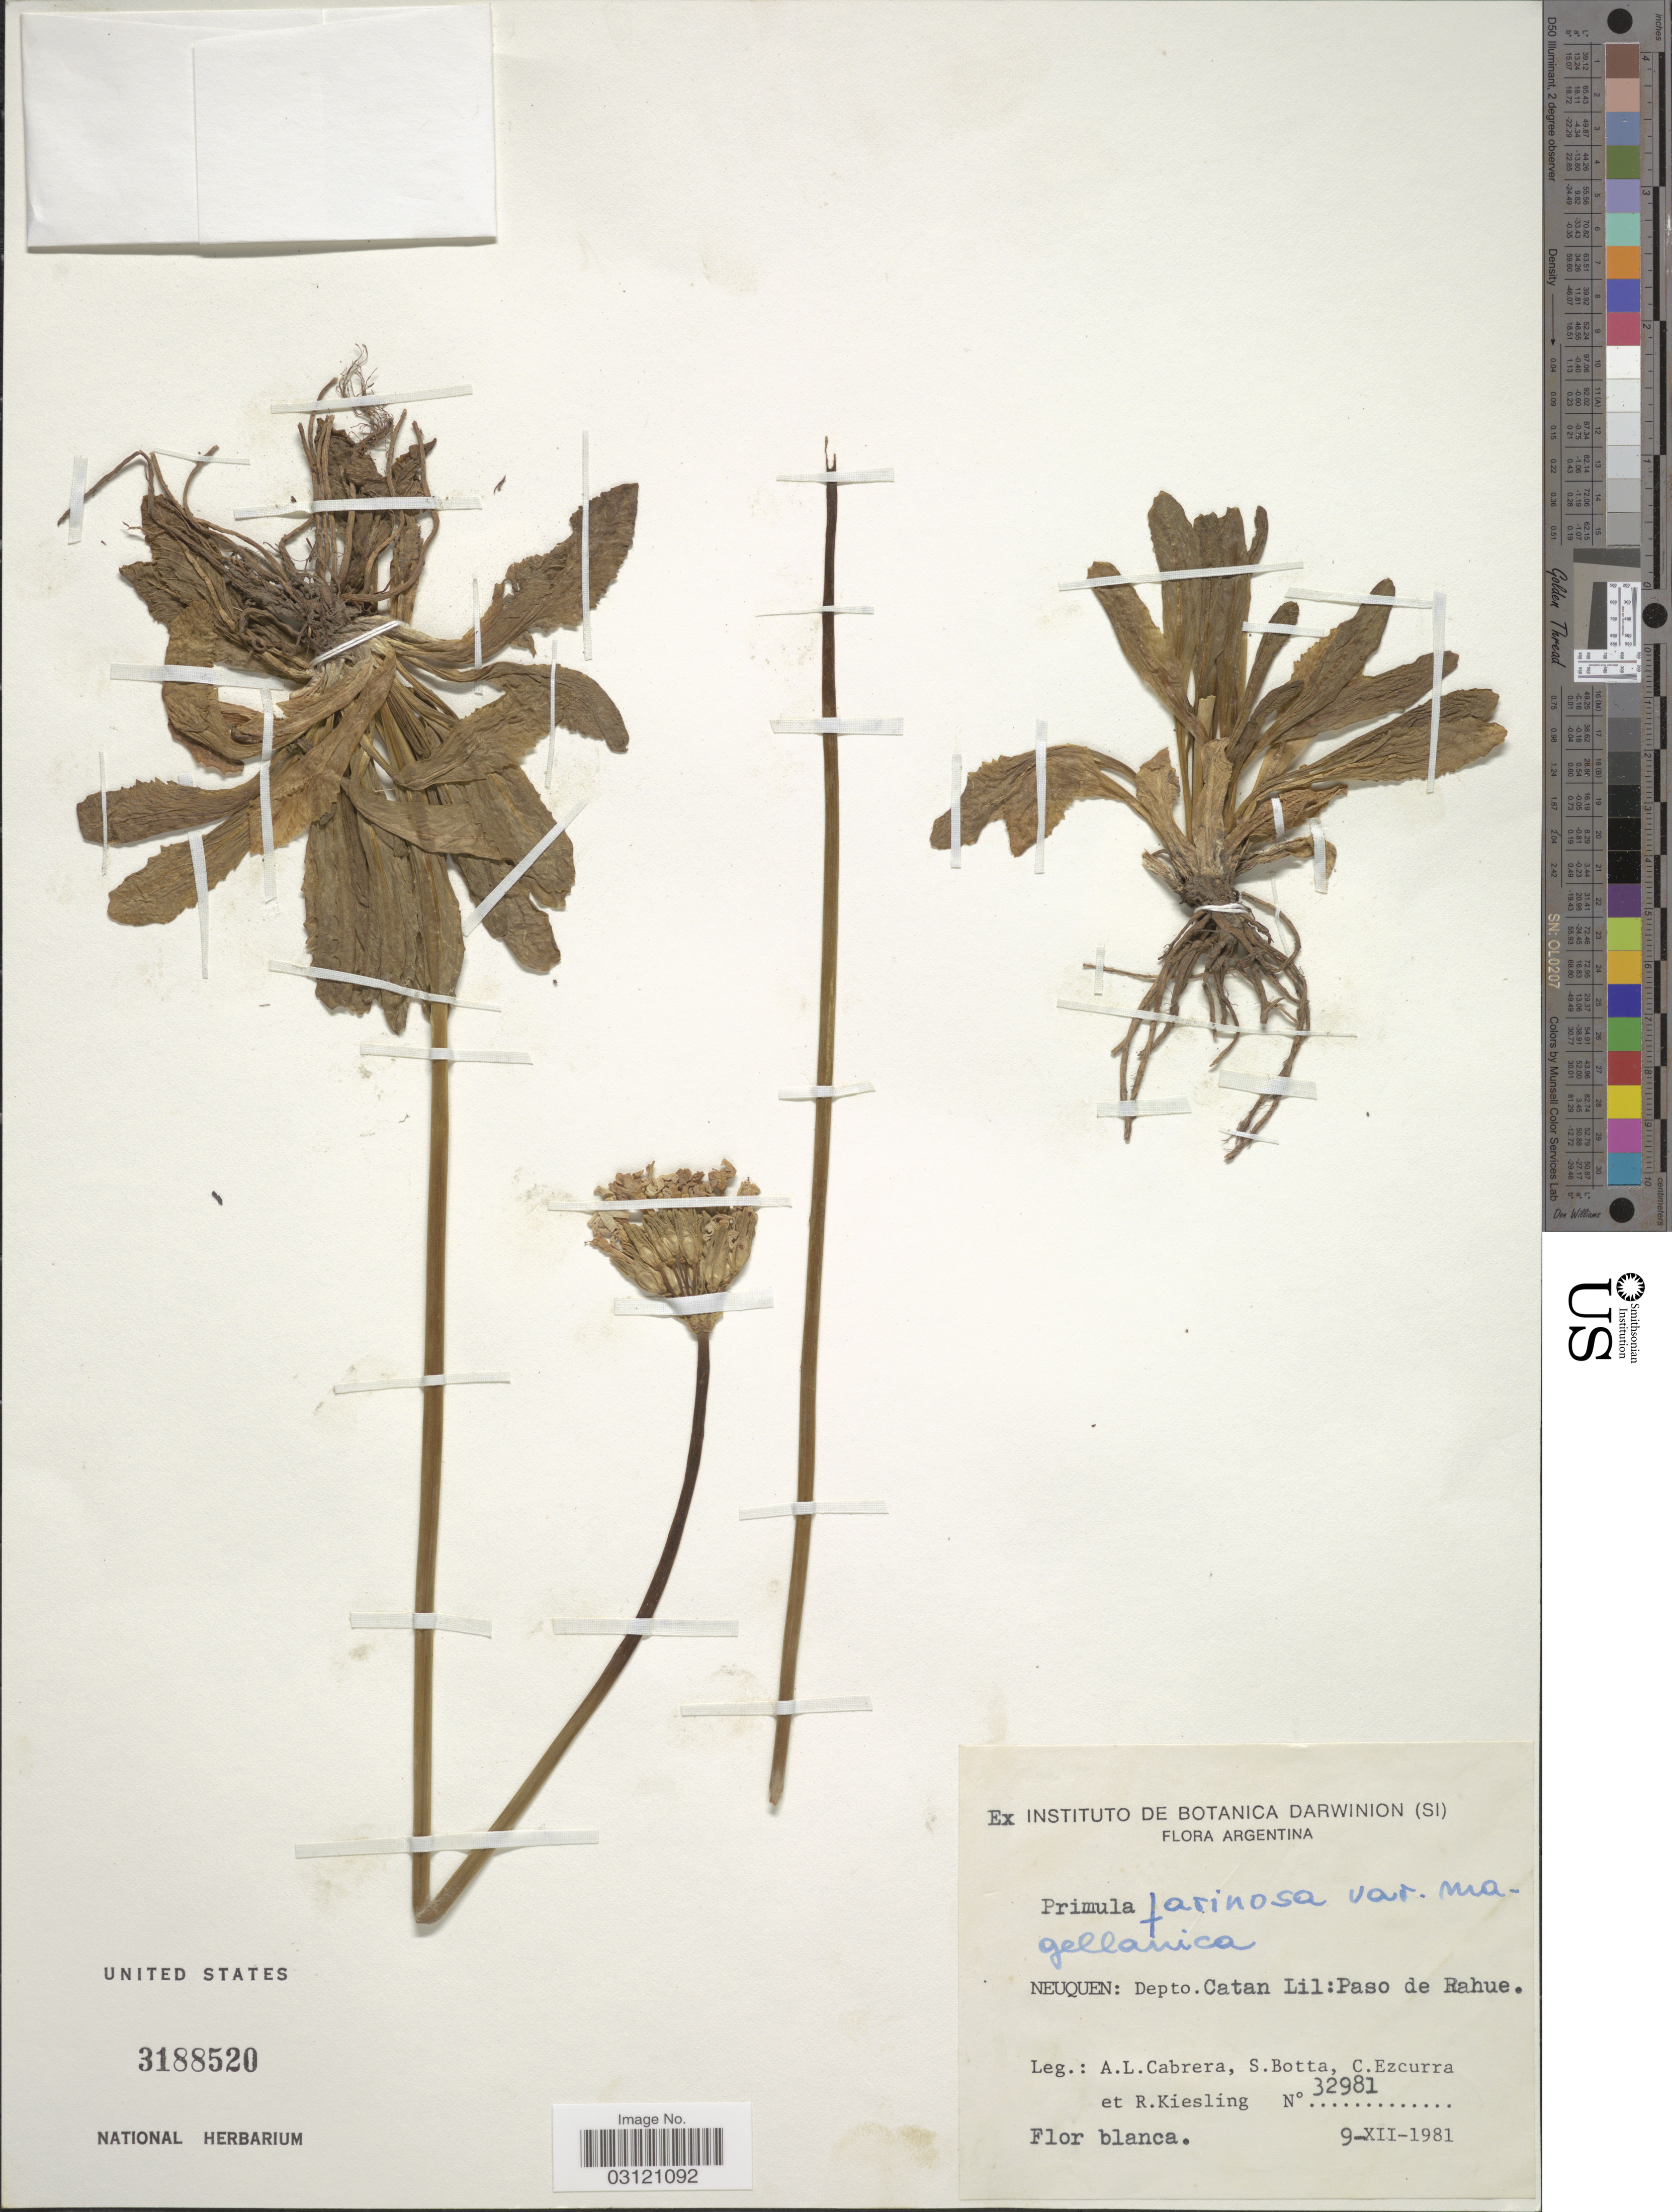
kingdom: Plantae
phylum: Tracheophyta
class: Magnoliopsida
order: Ericales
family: Primulaceae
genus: Primula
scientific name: Primula farinosa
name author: L.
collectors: A. L. Cabrera, S. Botta, C. Ezcurra & R. Kiesling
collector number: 32981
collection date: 1981-12-09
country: Argentina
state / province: Neuquen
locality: Depto. Catan Lil: Paso de Rahue.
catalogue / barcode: US 3188520